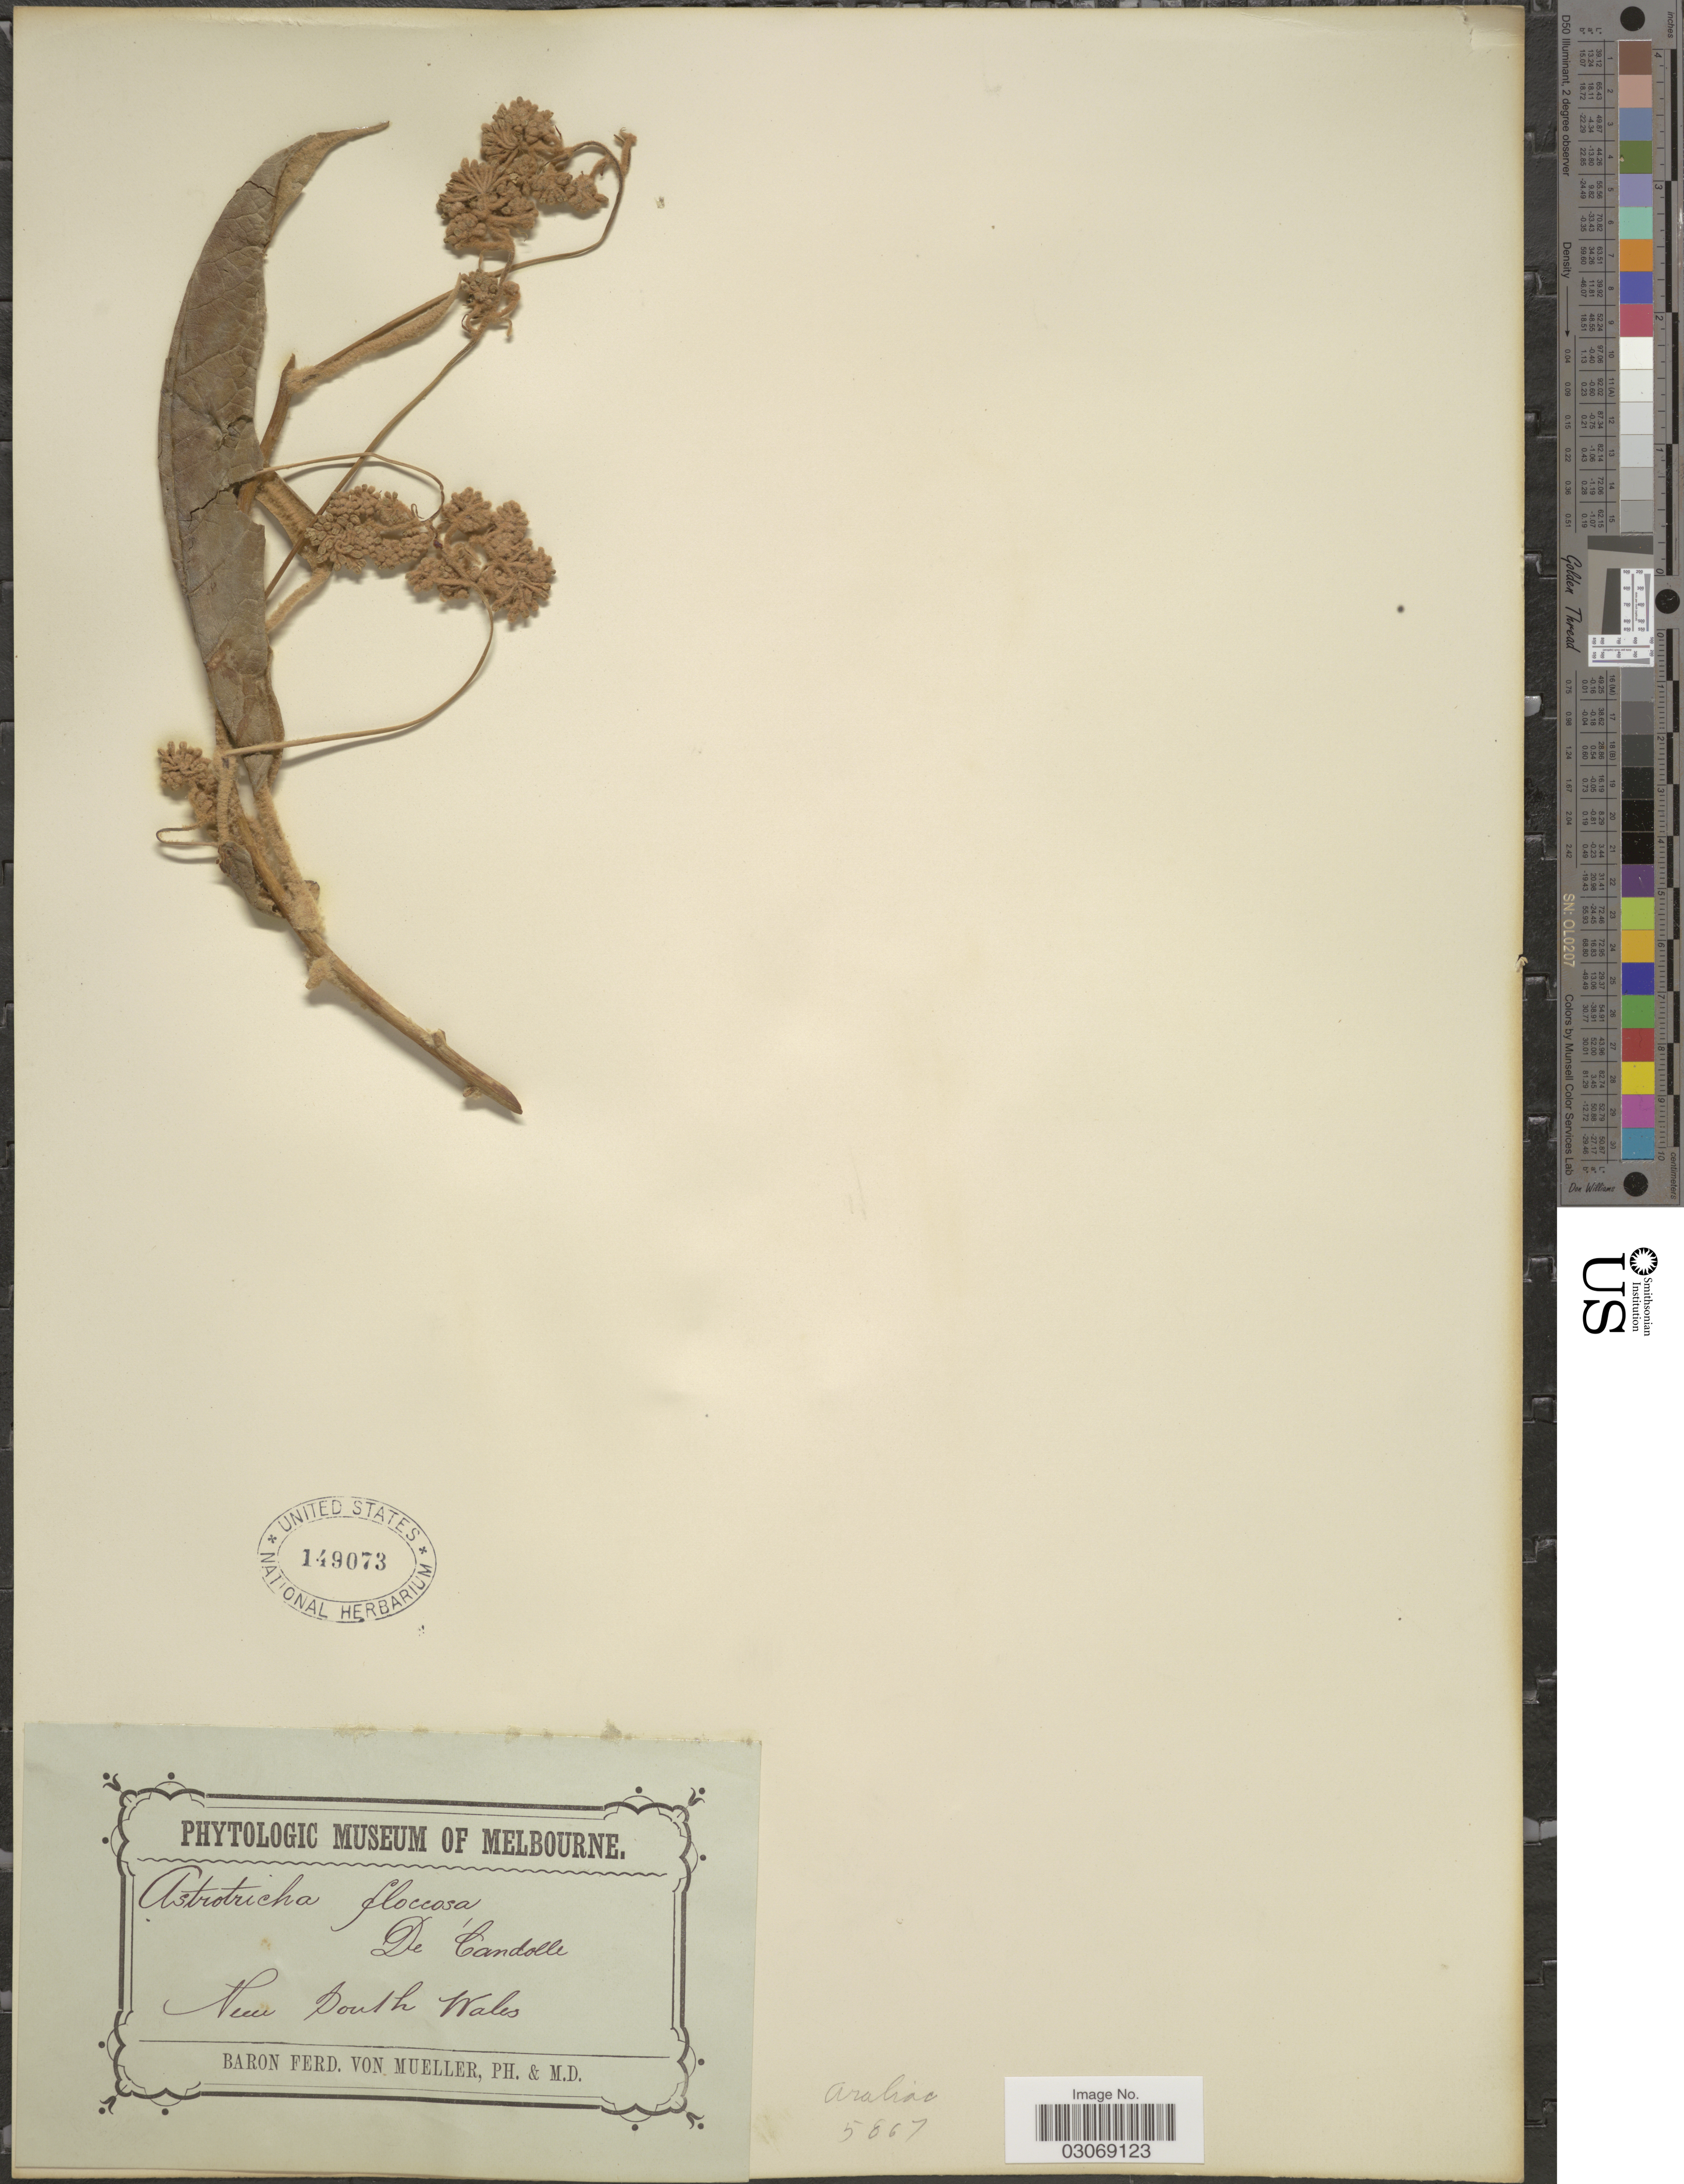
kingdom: Plantae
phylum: Tracheophyta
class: Magnoliopsida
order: Apiales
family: Araliaceae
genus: Astrotricha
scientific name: Astrotricha floccosa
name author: DC.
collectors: B. von Mueller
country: Australia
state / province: New South Wales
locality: De Candolle. [unsure placement]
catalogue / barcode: US 149073